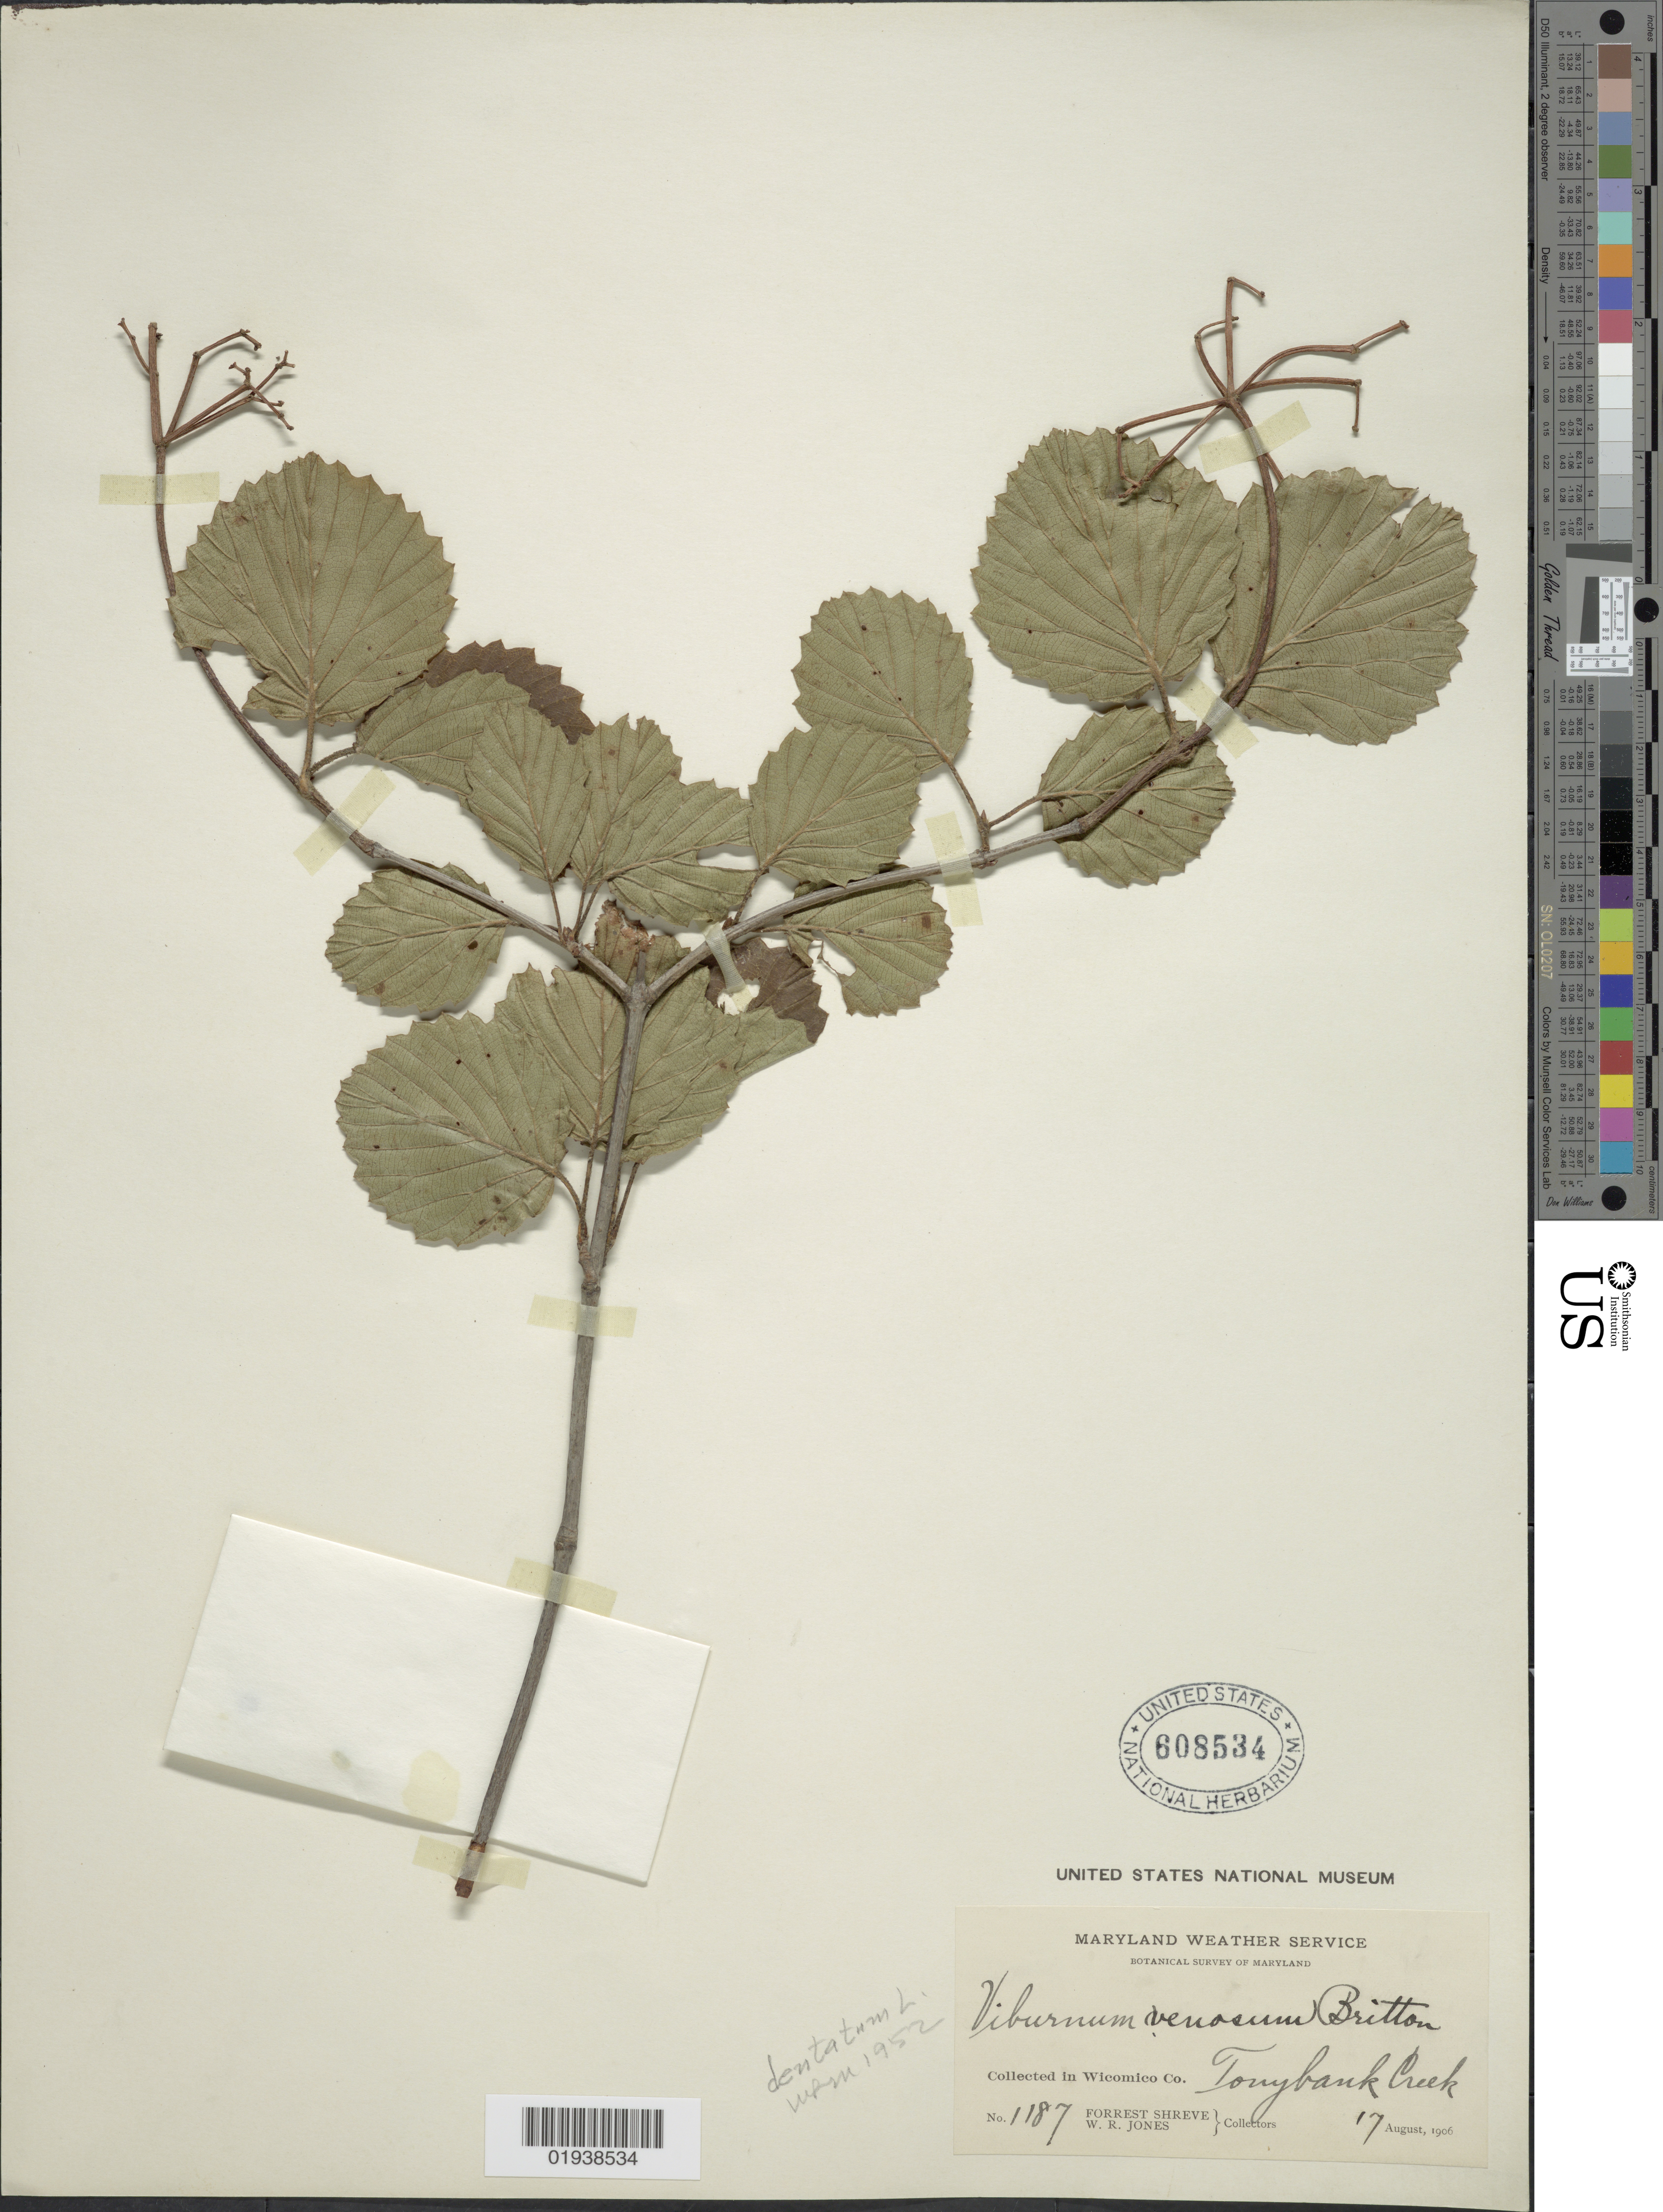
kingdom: Plantae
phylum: Tracheophyta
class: Magnoliopsida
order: Dipsacales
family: Viburnaceae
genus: Viburnum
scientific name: Viburnum dentatum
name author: L.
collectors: F. Shreve & W. R. Jones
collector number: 1187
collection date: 1906-08-17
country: United States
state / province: Maryland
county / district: Wicomico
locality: Wicomico Co., Tonybank Creek.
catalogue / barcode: US 608534